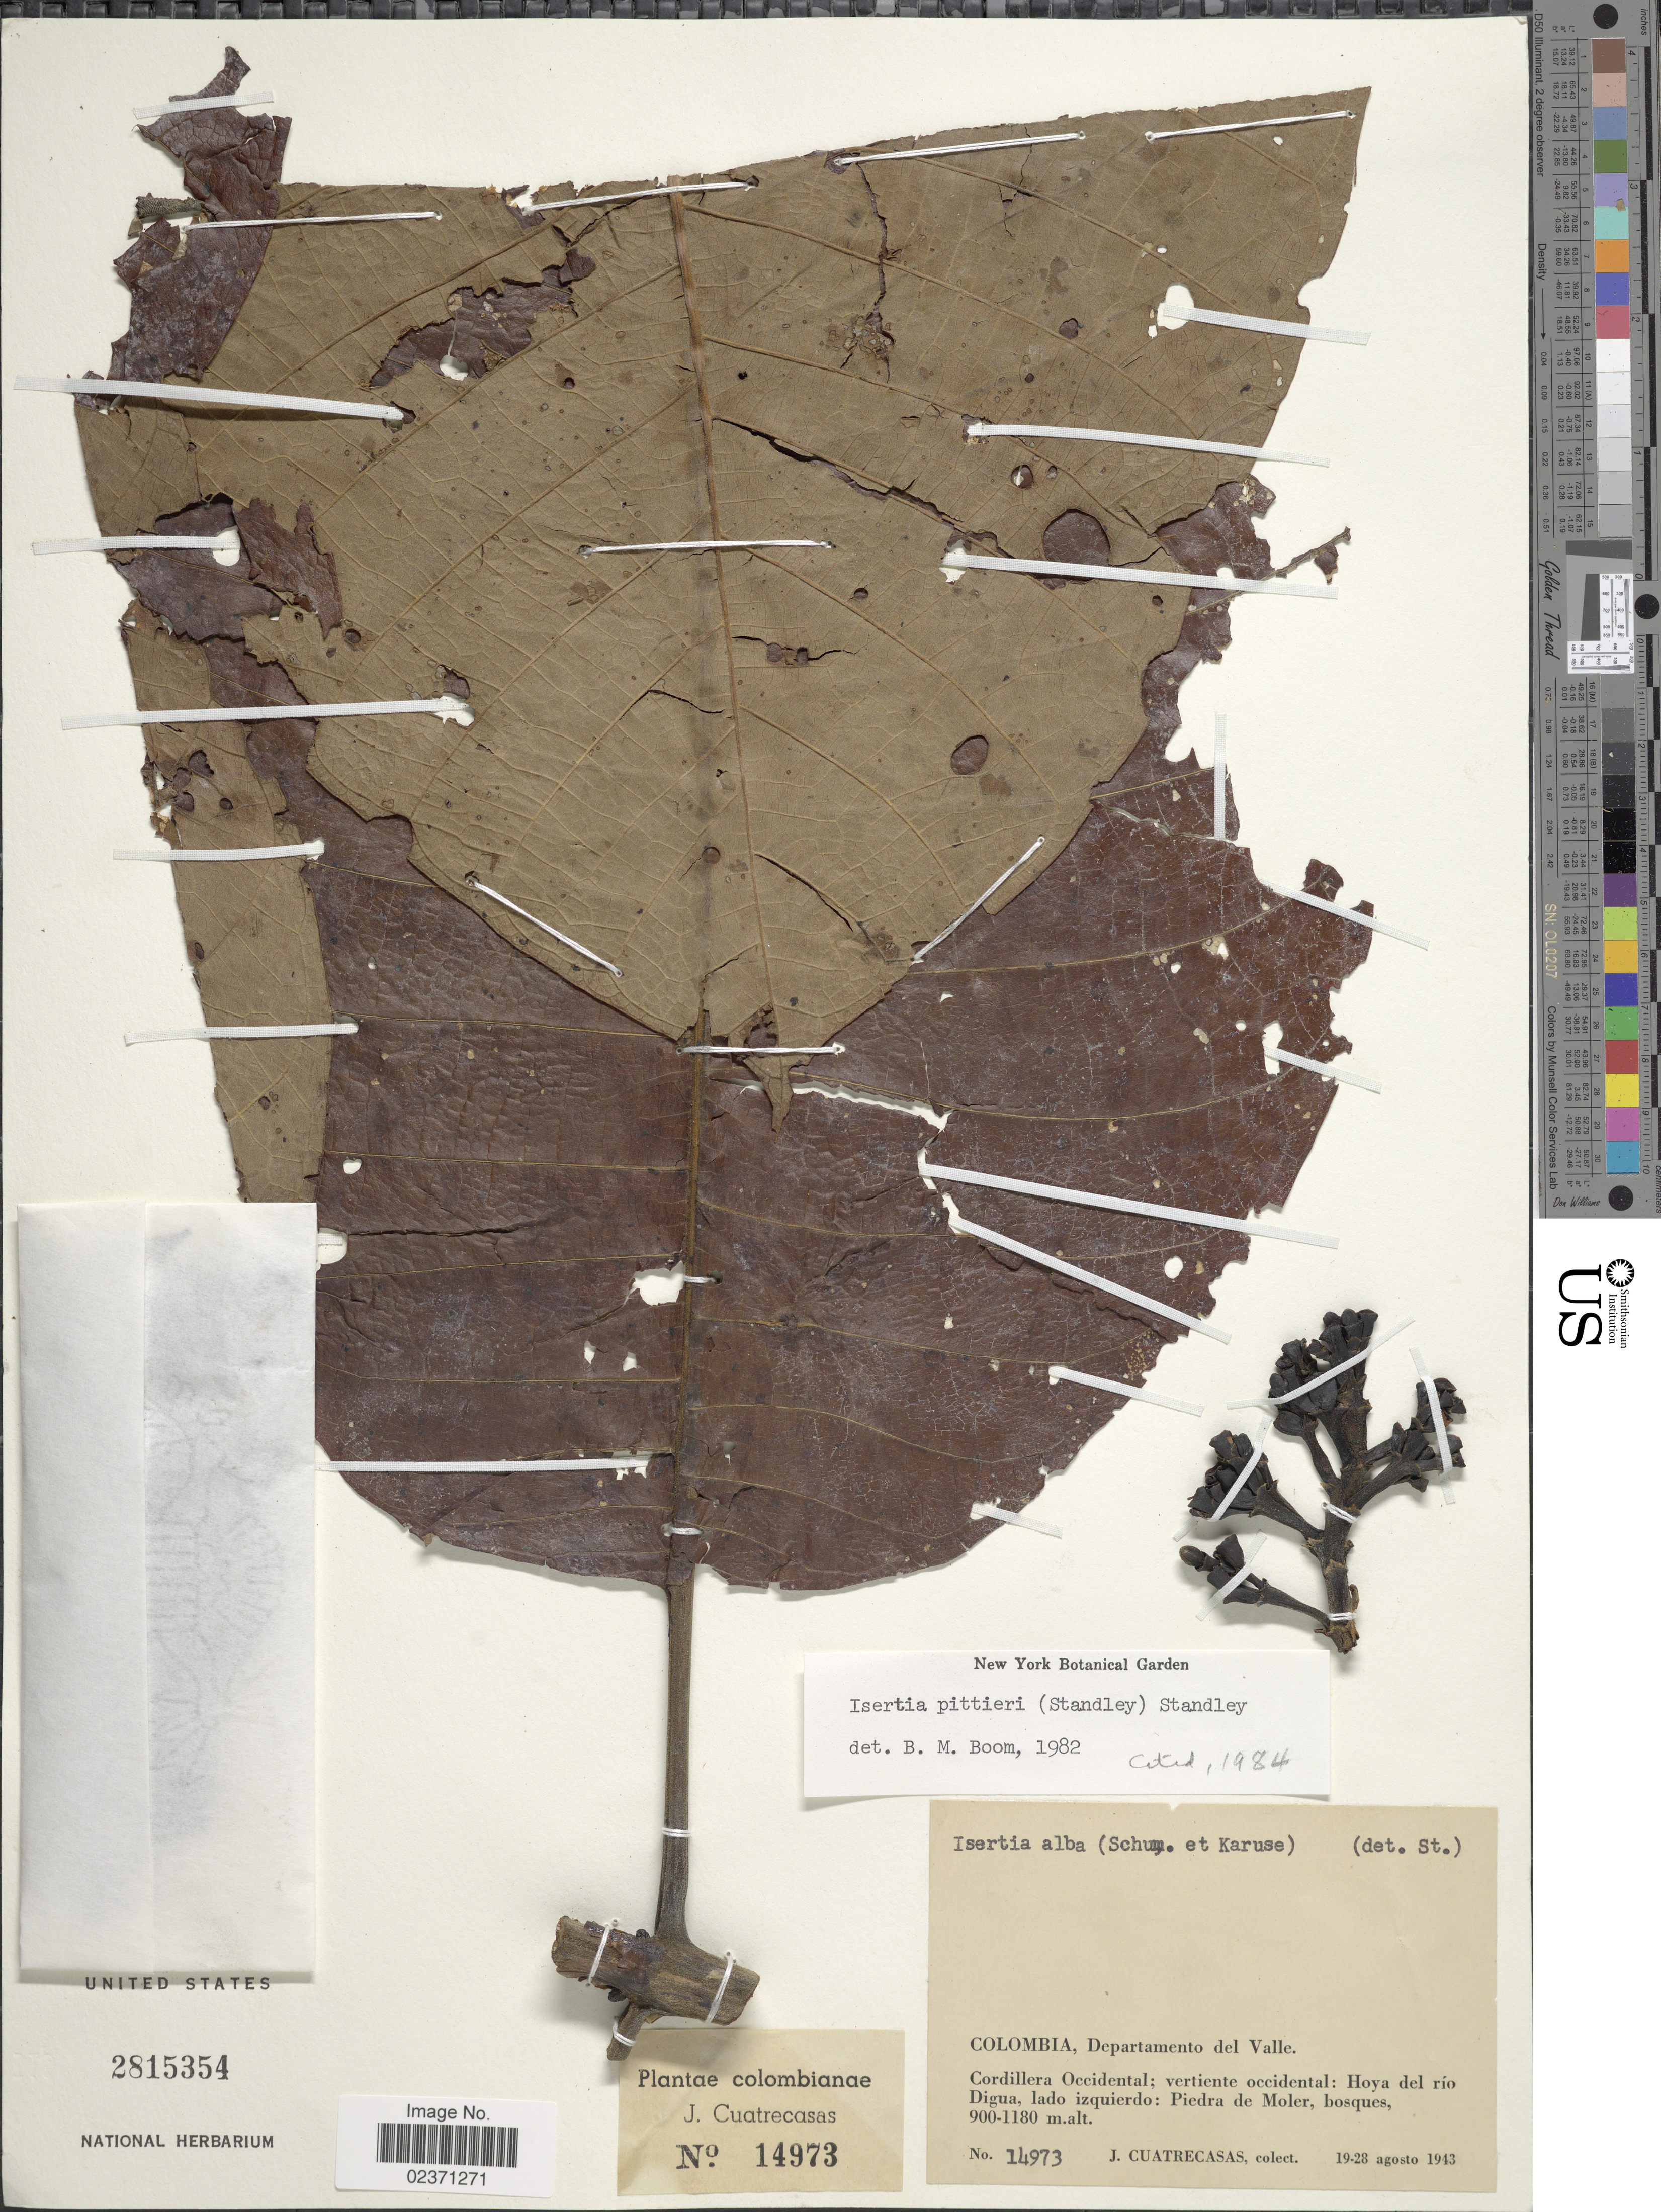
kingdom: Plantae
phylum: Tracheophyta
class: Magnoliopsida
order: Gentianales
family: Rubiaceae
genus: Isertia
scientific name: Isertia pittieri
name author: (Standl.) Standl.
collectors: J. Cuatrecasas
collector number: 14973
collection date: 1943-08-19/1943-08-28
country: Colombia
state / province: Valle del Cauca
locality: Departamento del Valle. Cordillera Occidental: vertiente occidental: Hoya del rio Digua, lado izquierdo: Piedra de Moler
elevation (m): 900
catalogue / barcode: US 2815354